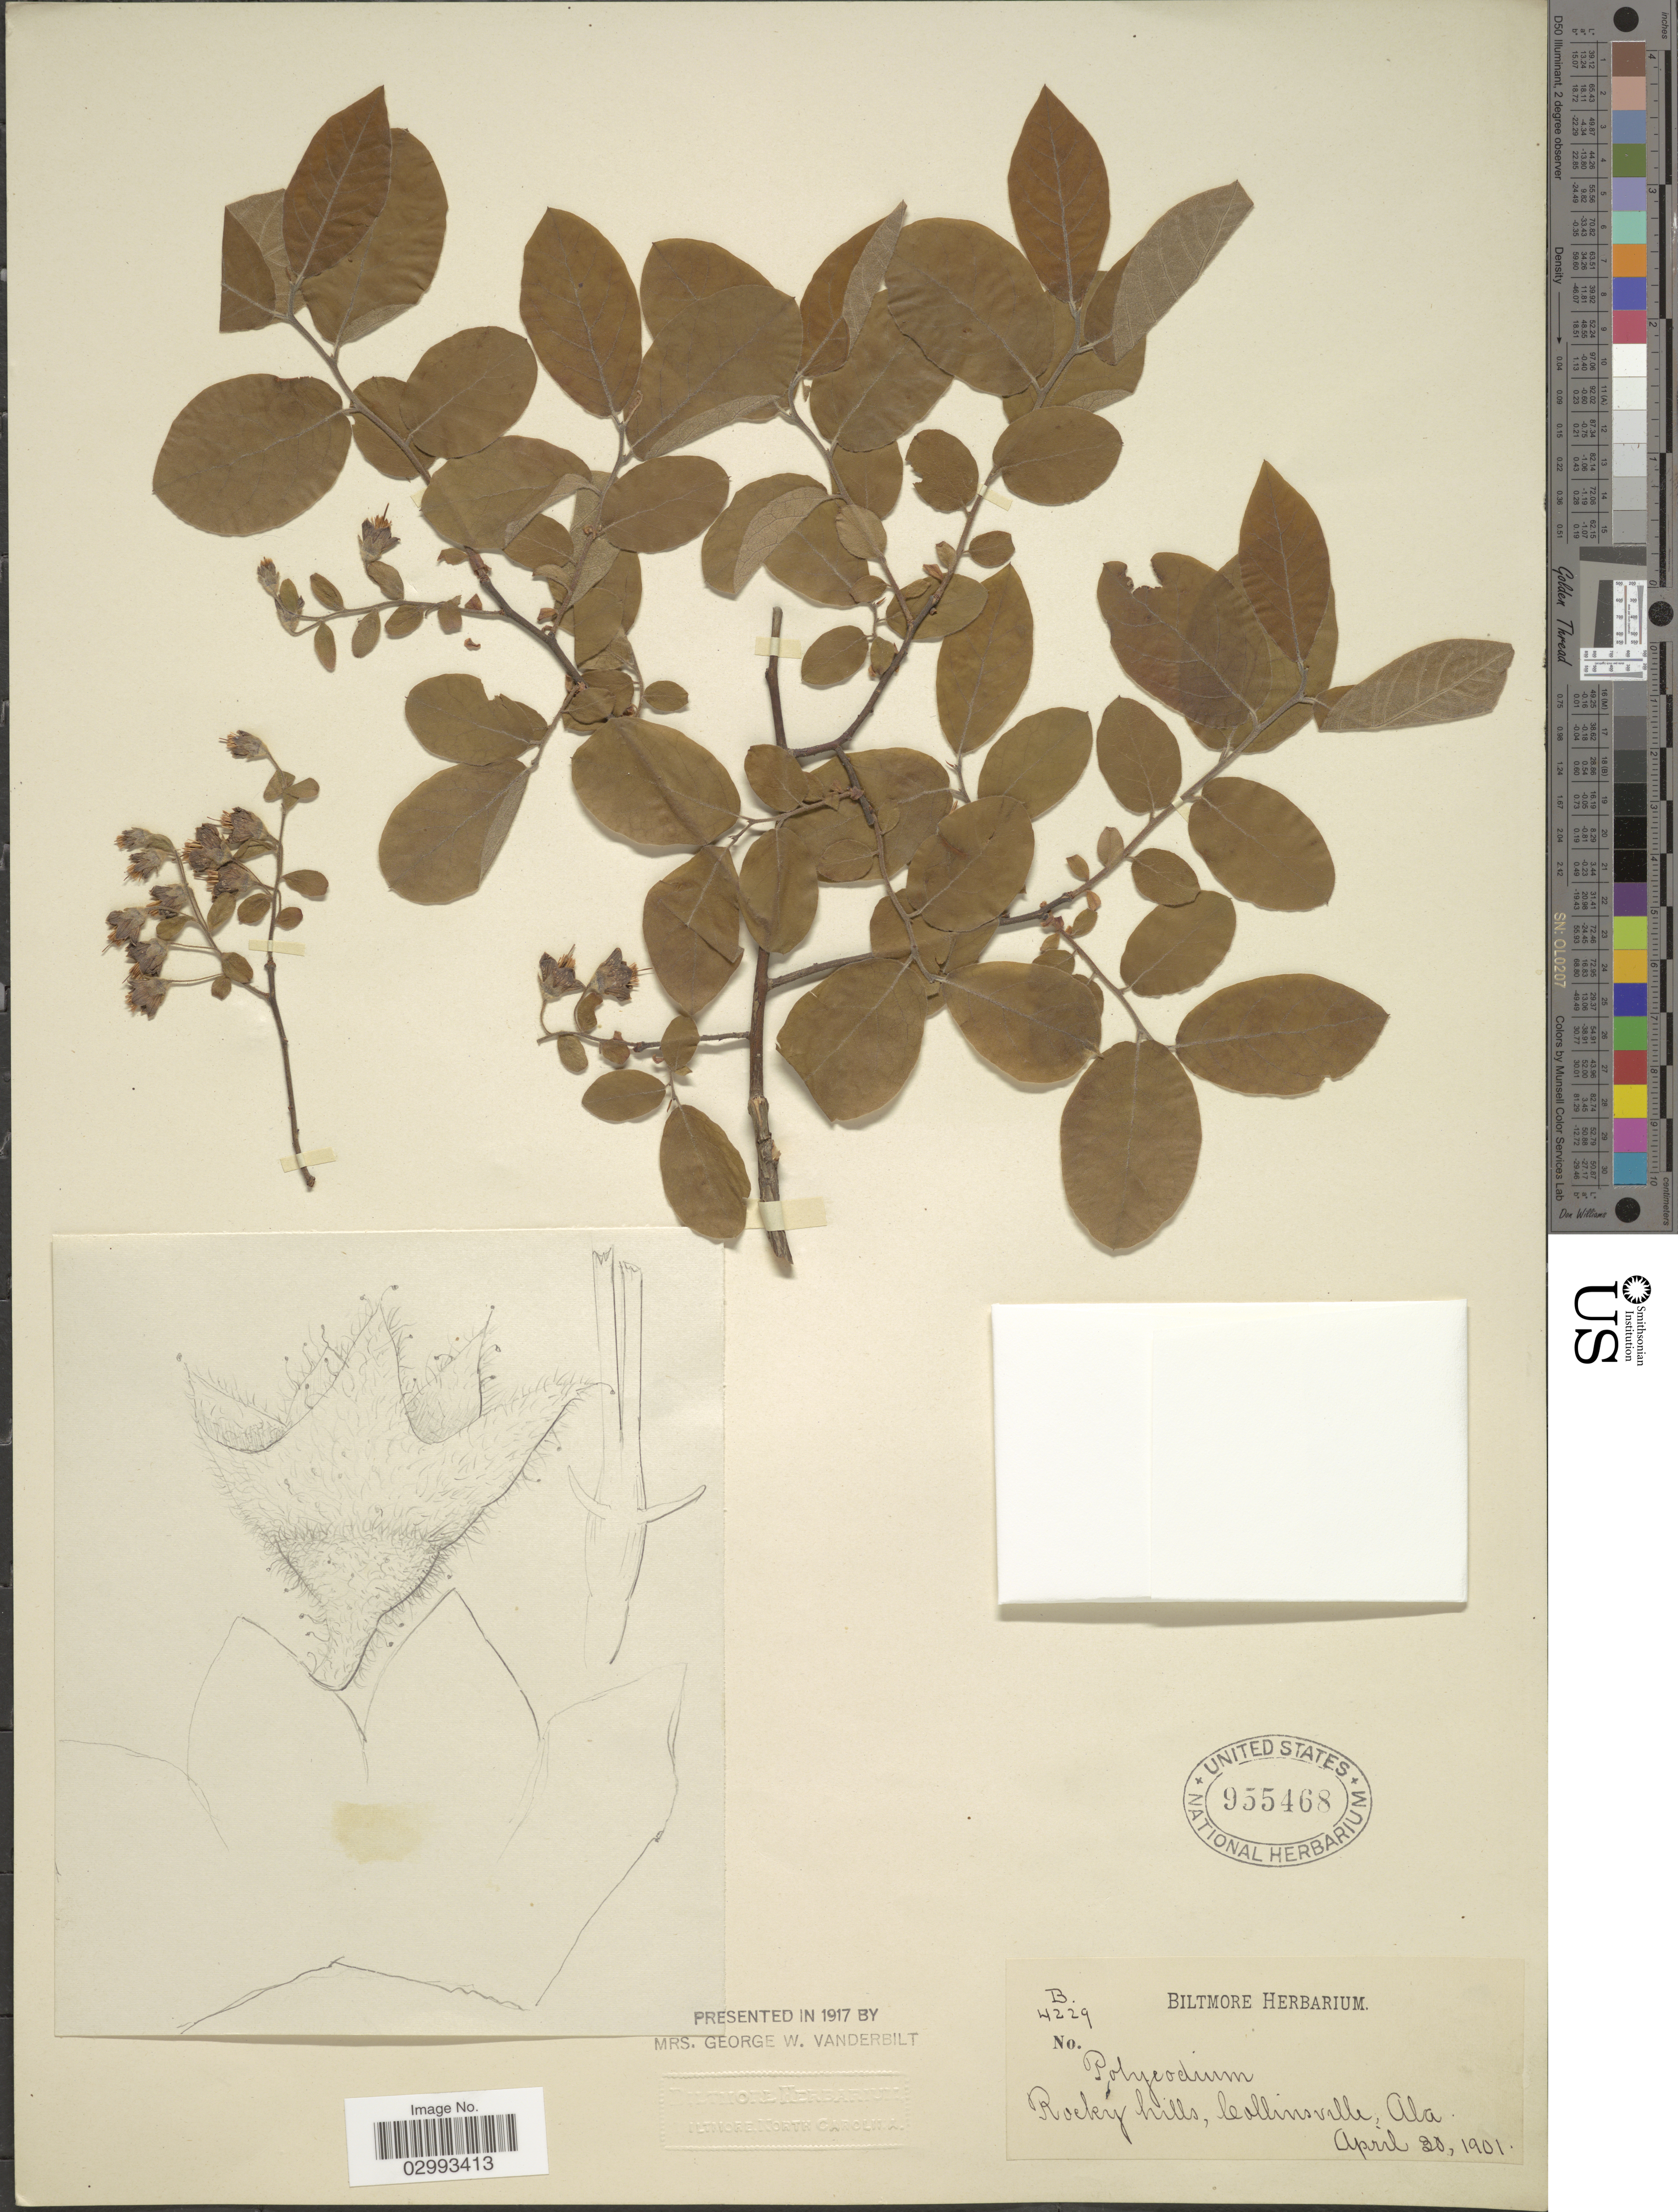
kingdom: Plantae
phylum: Tracheophyta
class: Magnoliopsida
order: Ericales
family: Ericaceae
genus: Polycodium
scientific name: Polycodium stamineum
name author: (L.) Greene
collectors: ex herb. Biltmore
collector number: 4229 B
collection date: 1901-04-30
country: United States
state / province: Alabama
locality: Rocky hills, Collinsville.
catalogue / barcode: US 955468